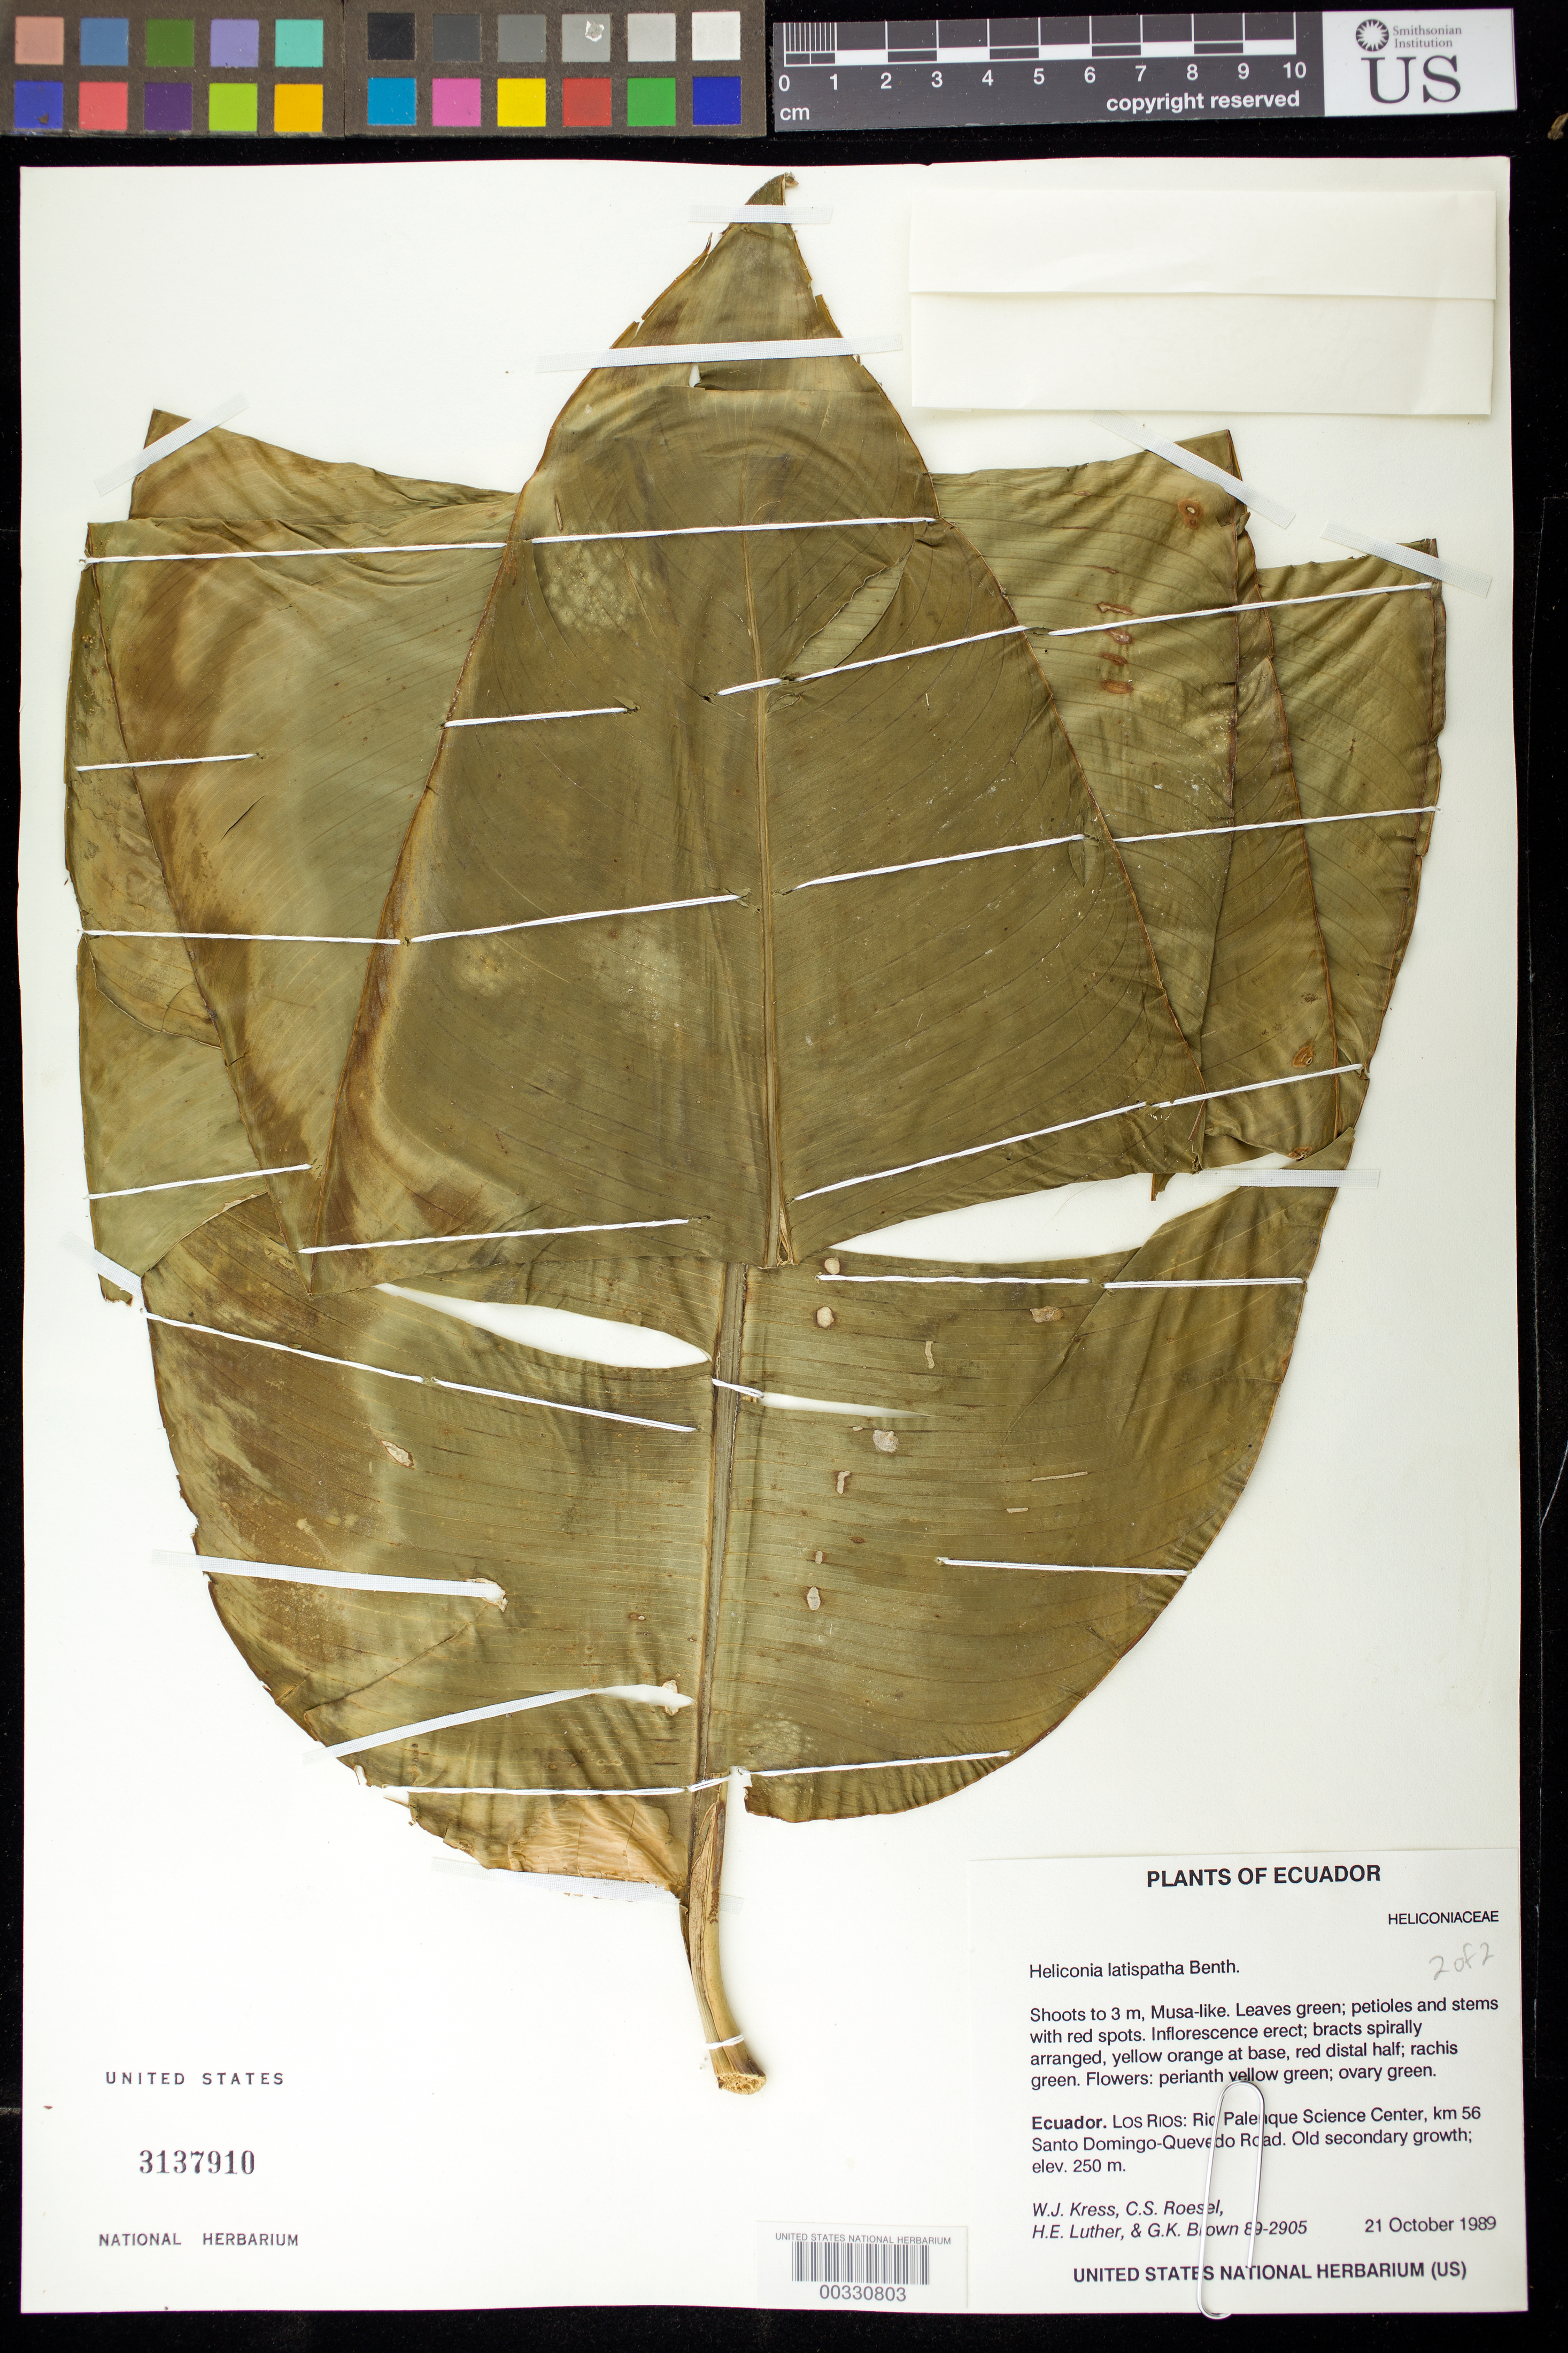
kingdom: Plantae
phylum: Tracheophyta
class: Liliopsida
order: Zingiberales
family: Heliconiaceae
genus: Heliconia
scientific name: Heliconia latispatha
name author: Benth.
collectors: W. J. Kress, C. S. Roesel, Harry E. Luther & G. K. Brown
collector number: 89-2905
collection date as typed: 21 Oct 1989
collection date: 1989-10-21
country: Ecuador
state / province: Los Ríos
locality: Rio palenque science center, km 56 Santo Domingo-Quevedo road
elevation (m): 250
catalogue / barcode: US 3137910